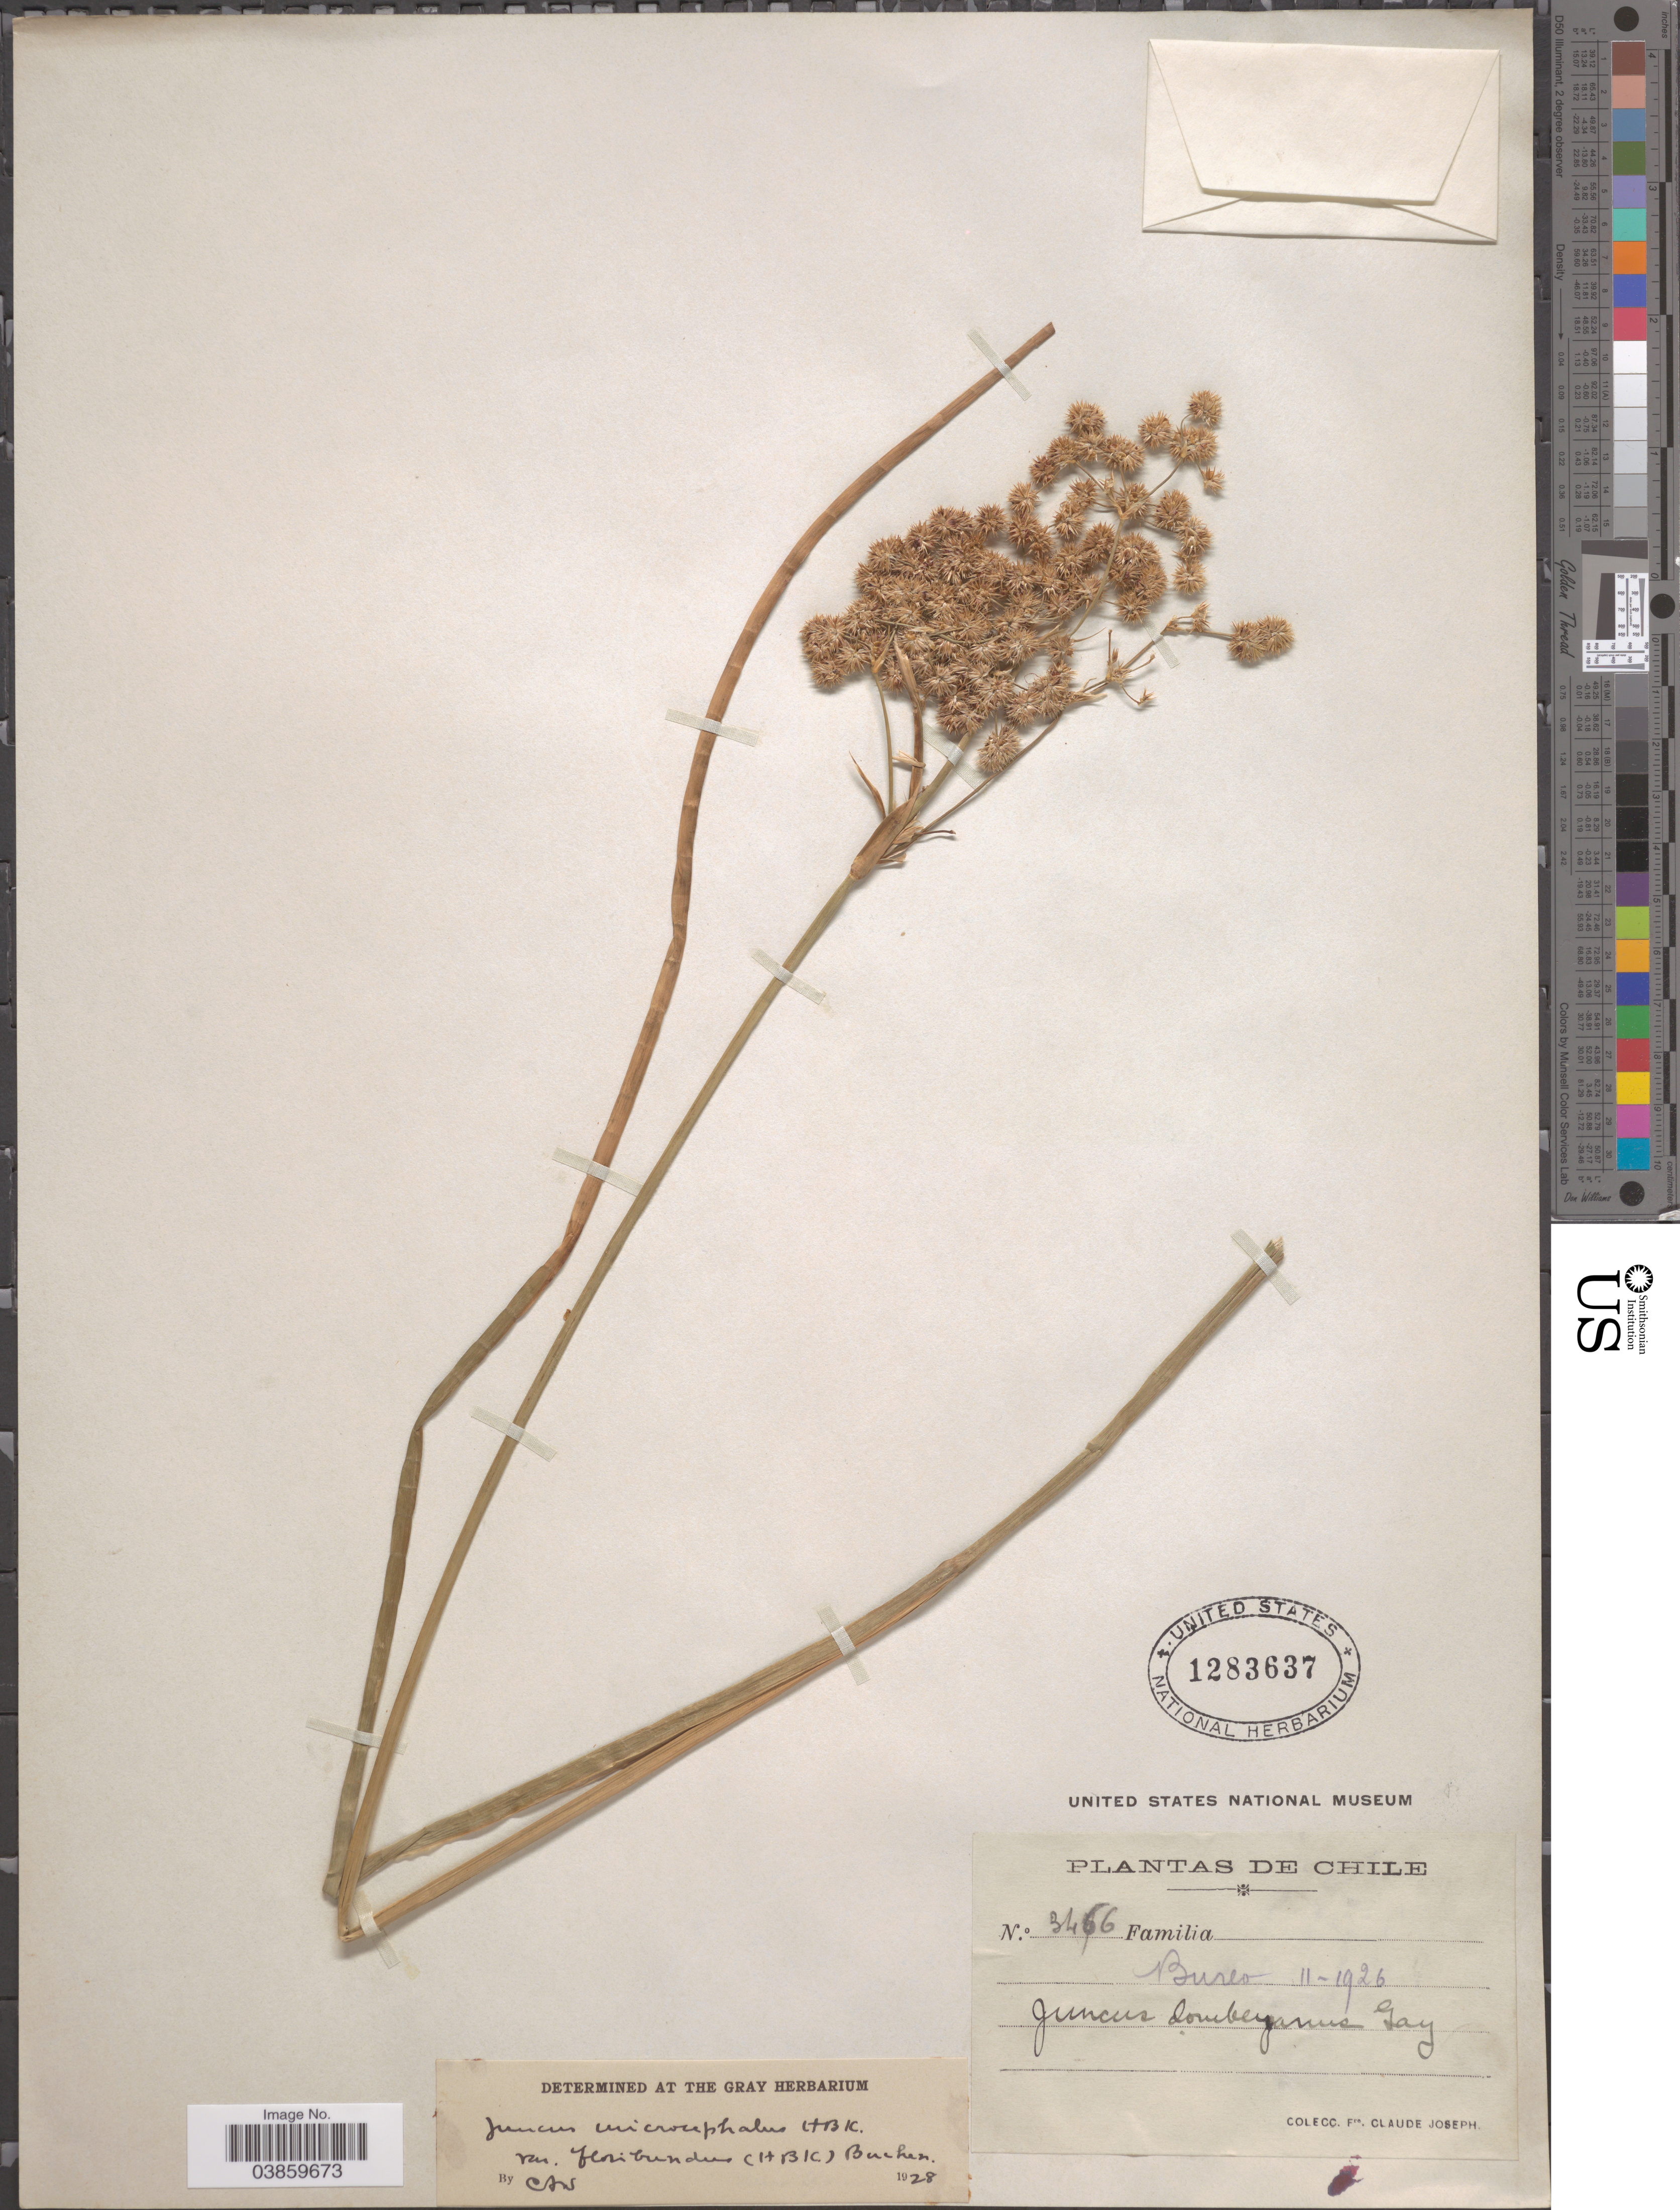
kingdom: Plantae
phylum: Tracheophyta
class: Liliopsida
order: Poales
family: Juncaceae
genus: Juncus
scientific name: Juncus microcephalus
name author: Kunth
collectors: Bro. Claude-Joseph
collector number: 3466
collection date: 1926-11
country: Chile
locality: Bureo.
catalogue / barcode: US 1283637